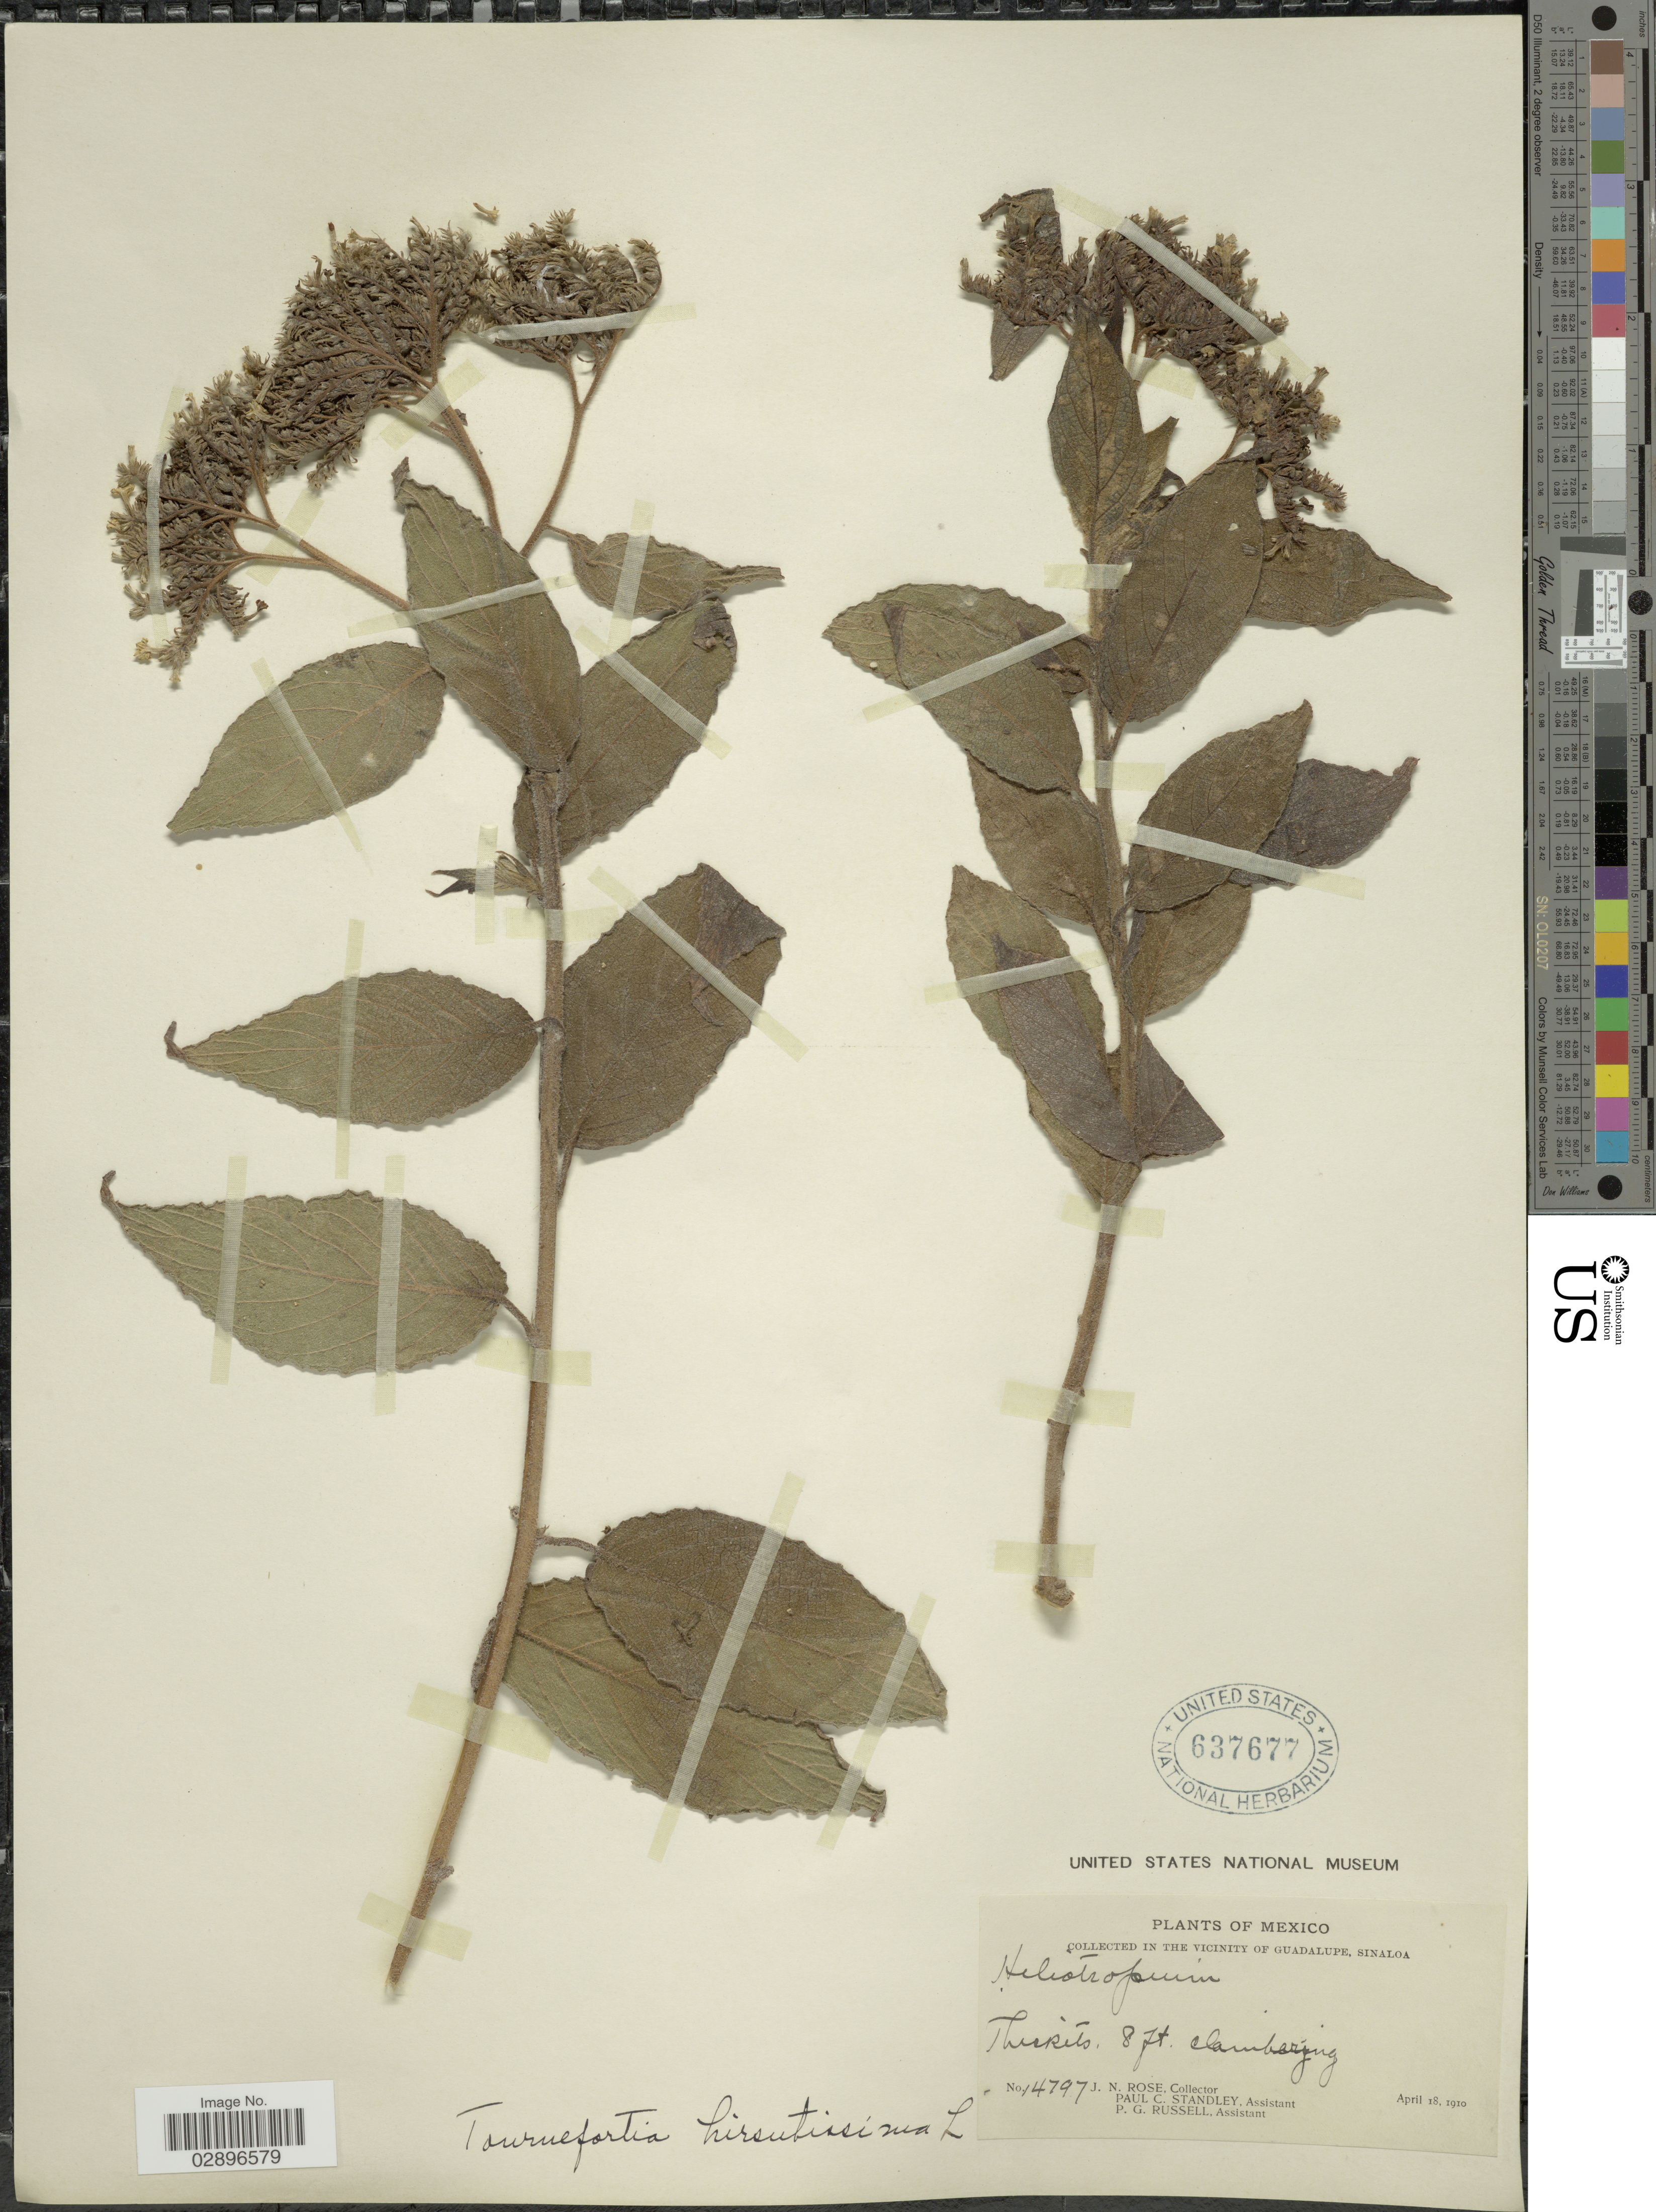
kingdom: Plantae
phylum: Tracheophyta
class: Magnoliopsida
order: Boraginales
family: Heliotropiaceae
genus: Tournefortia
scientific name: Tournefortia hirsutissima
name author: L.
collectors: J. N. Rose, P. C. Standley & P. G. Russell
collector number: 14797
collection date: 1910-04-18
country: Mexico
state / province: Sinaloa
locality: Vicinity of Guadalupe.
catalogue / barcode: US 637677